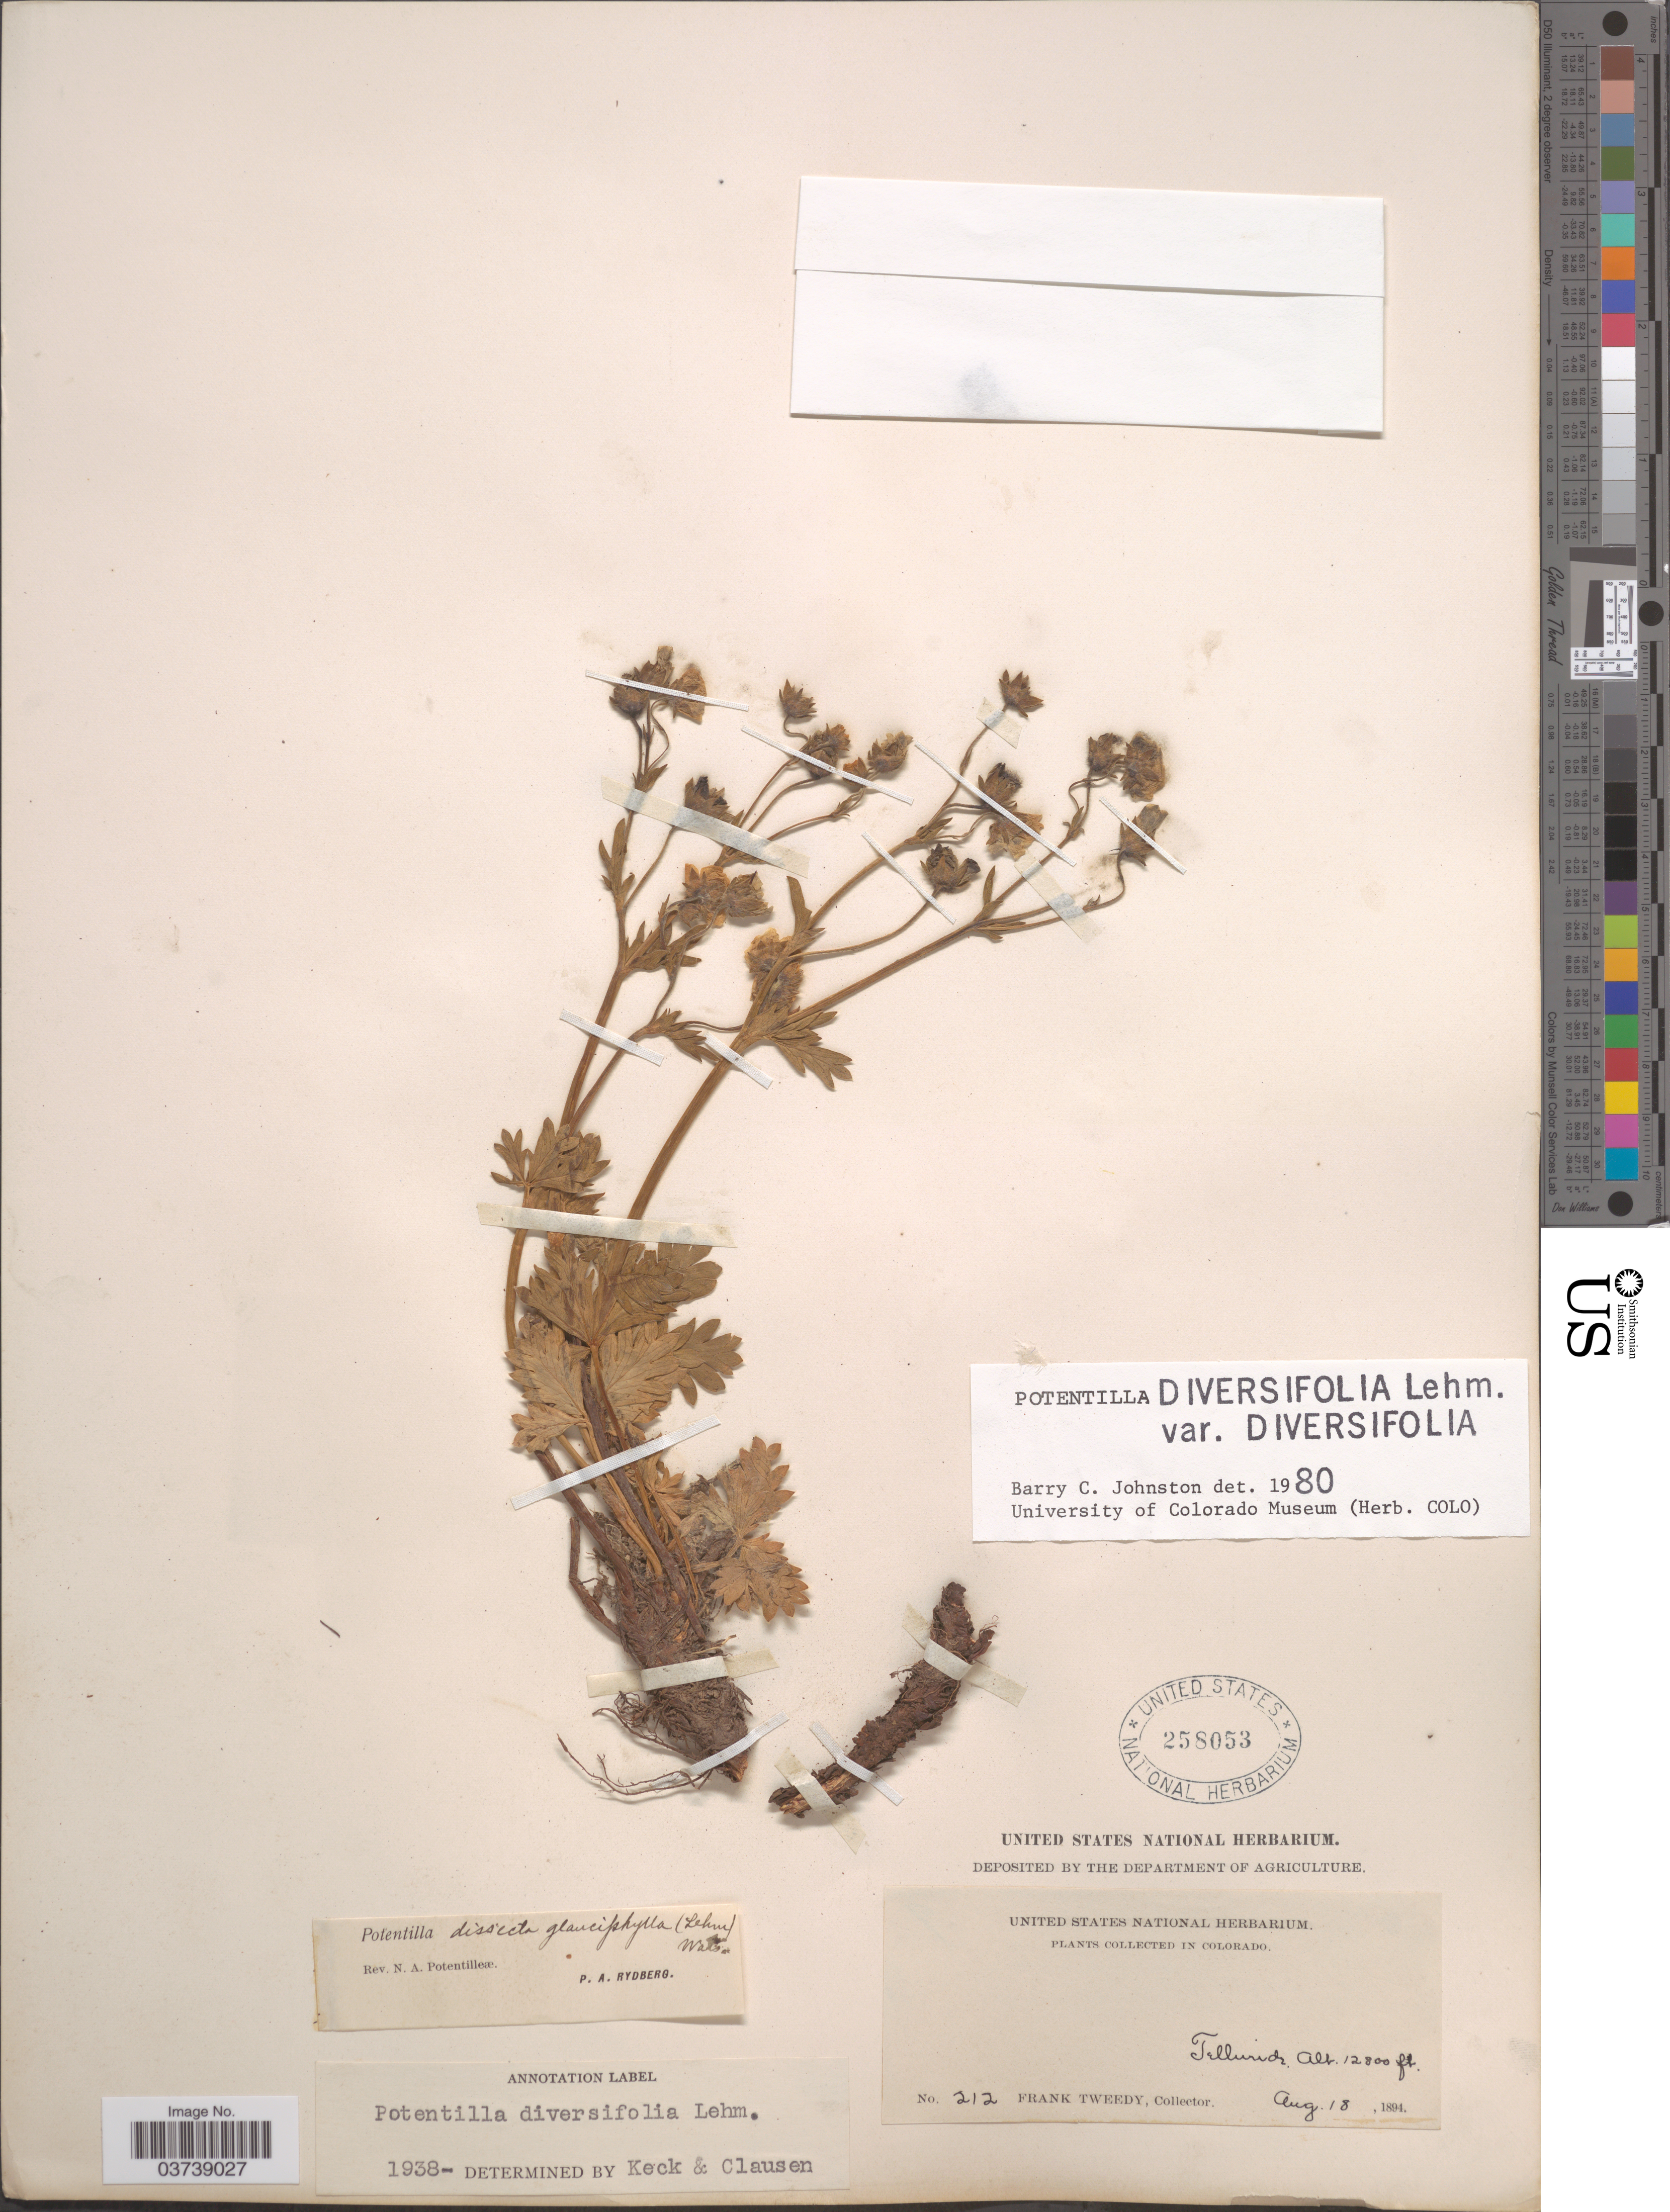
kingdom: Plantae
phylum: Tracheophyta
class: Magnoliopsida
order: Rosales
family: Rosaceae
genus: Potentilla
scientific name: Potentilla diversifolia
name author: Lehm.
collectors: F. Tweedy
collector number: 212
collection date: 1894-08-18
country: United States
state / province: Colorado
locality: Telluride.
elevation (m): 3901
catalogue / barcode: US 258053